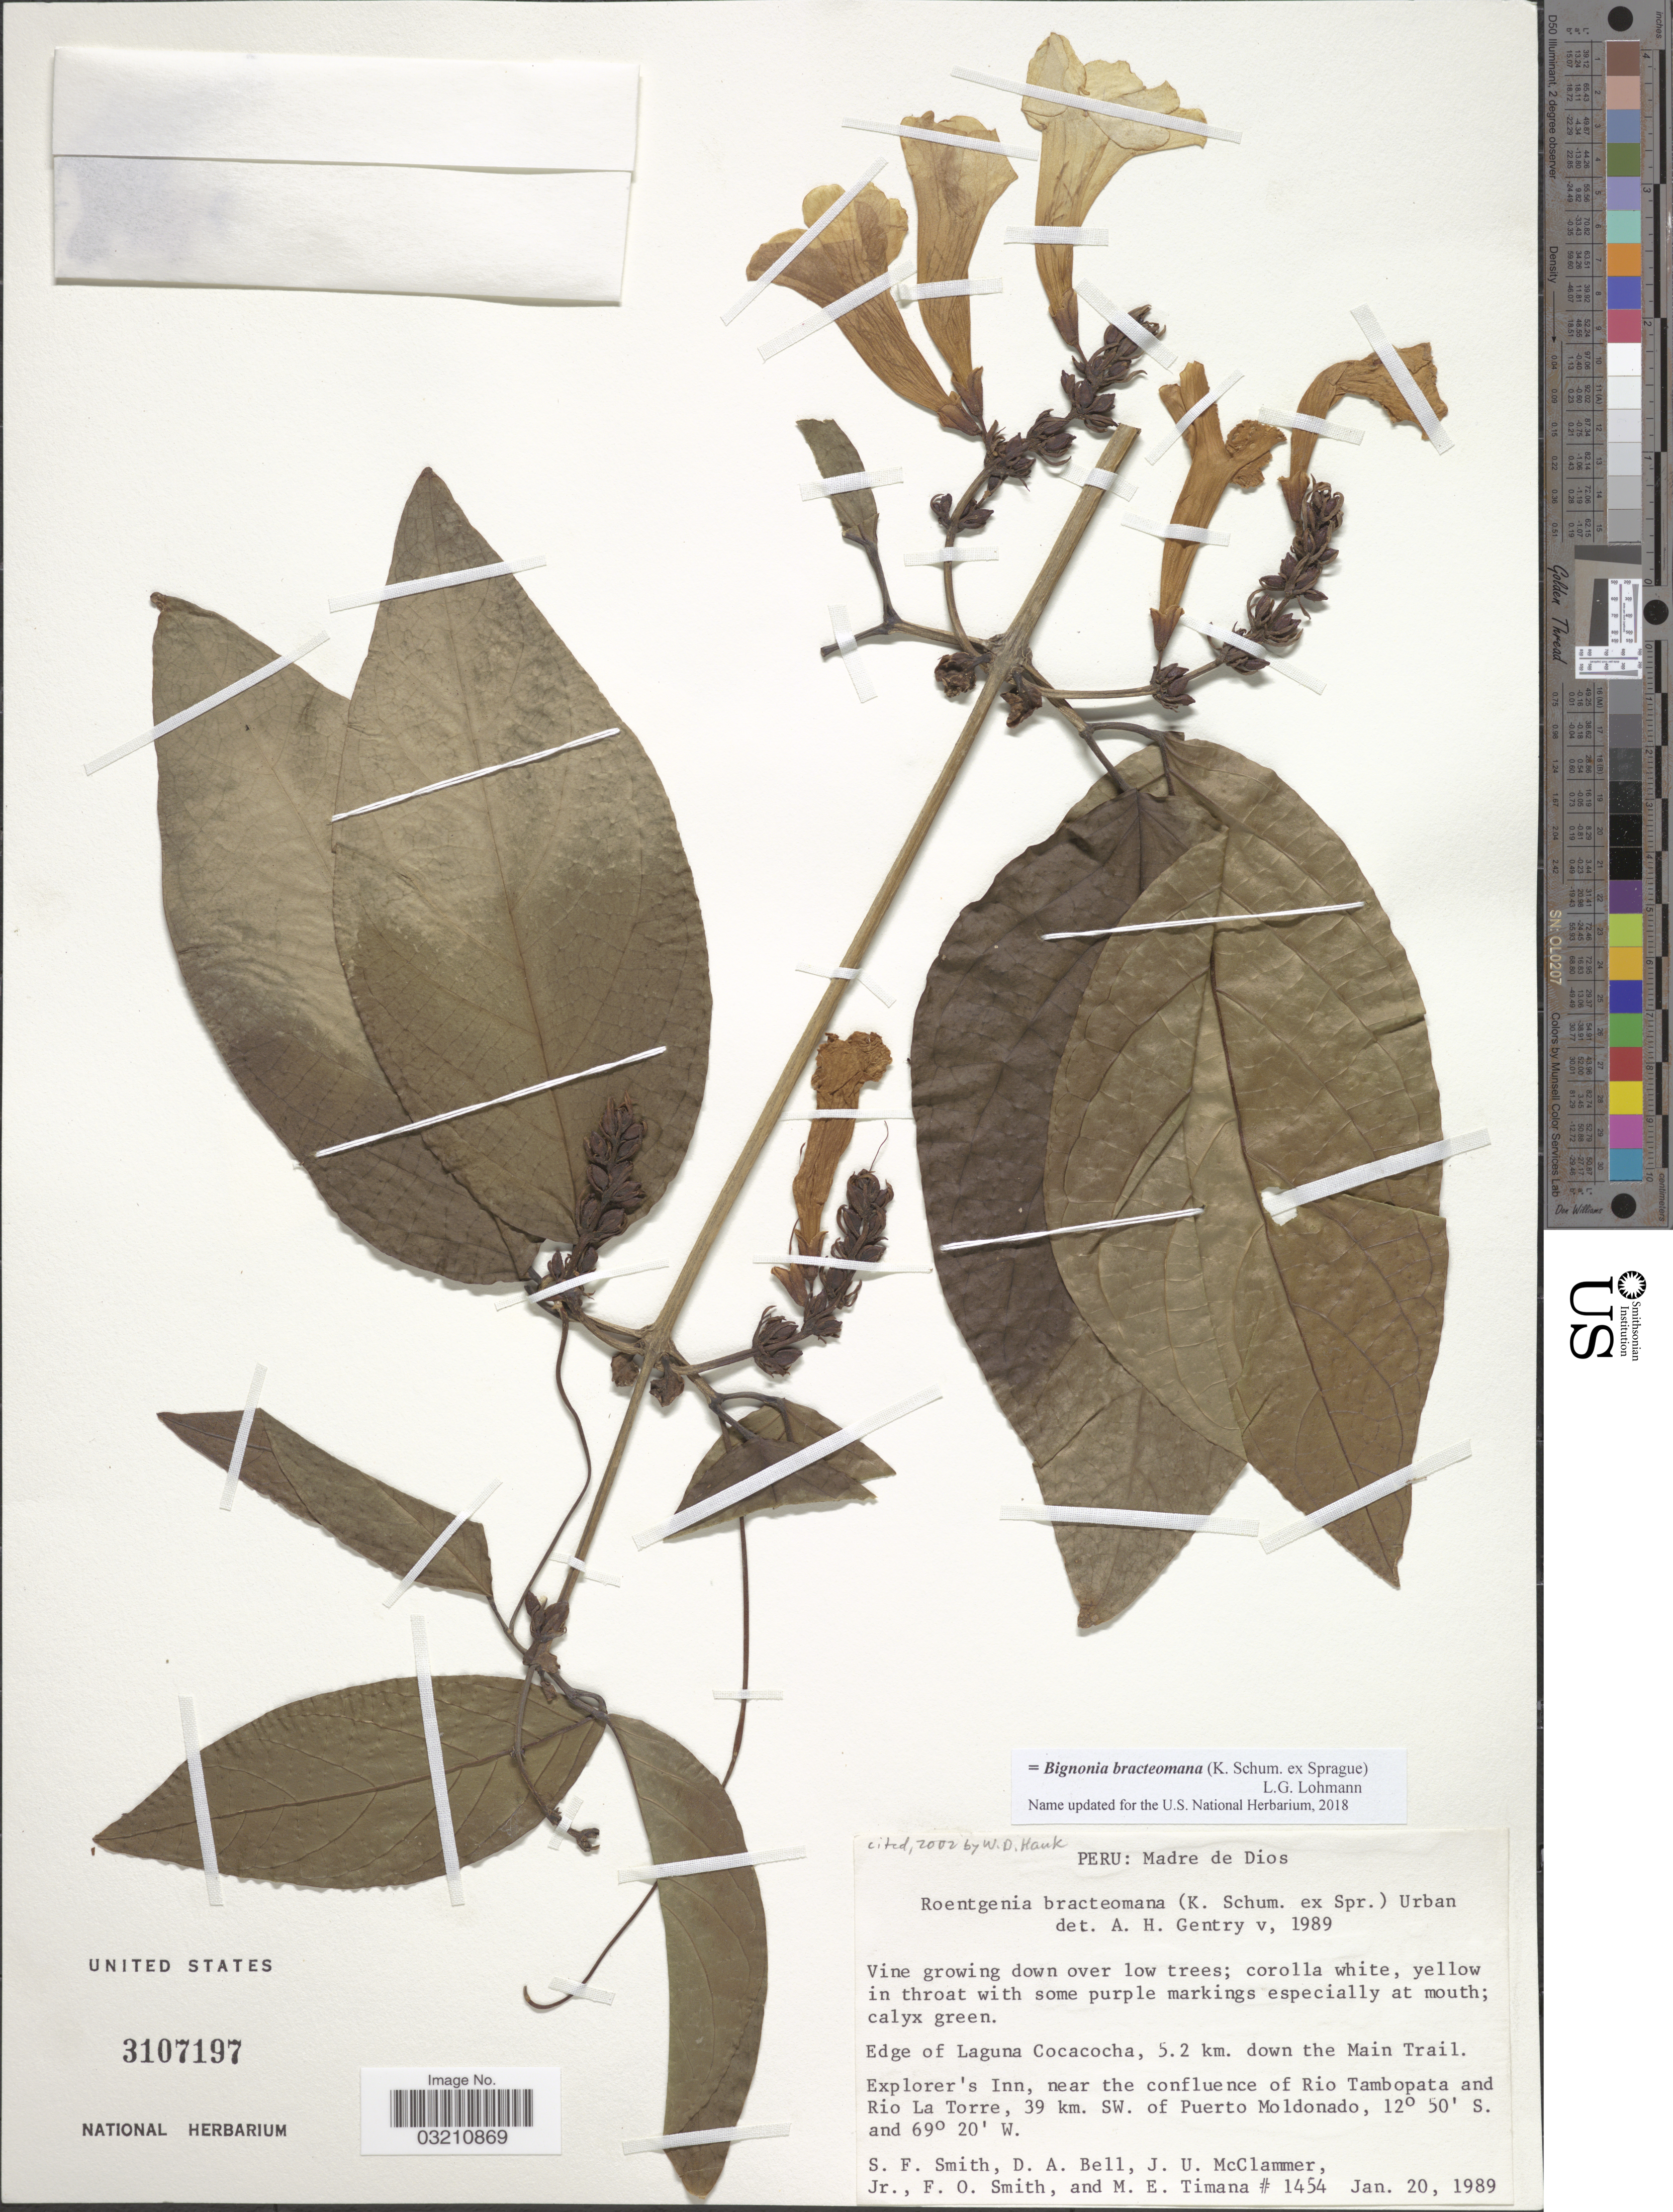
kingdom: Plantae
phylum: Tracheophyta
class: Magnoliopsida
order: Lamiales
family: Bignoniaceae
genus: Bignonia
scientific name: Bignonia bracteomana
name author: L.G. Lohmann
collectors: S.F. Smith, D. A. Bell, J. McClammer & F. Smith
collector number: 1454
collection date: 1989-01-20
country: Peru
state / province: Madre de Dios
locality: Edge of Laguna Cocacocha, 5.2 km. down the Main Trail. Explorer's Inn, near the confluence of Rio Tambopata and Rio La Torre, 39 km. SW. of Puerto Moldonado.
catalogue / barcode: US 3107197